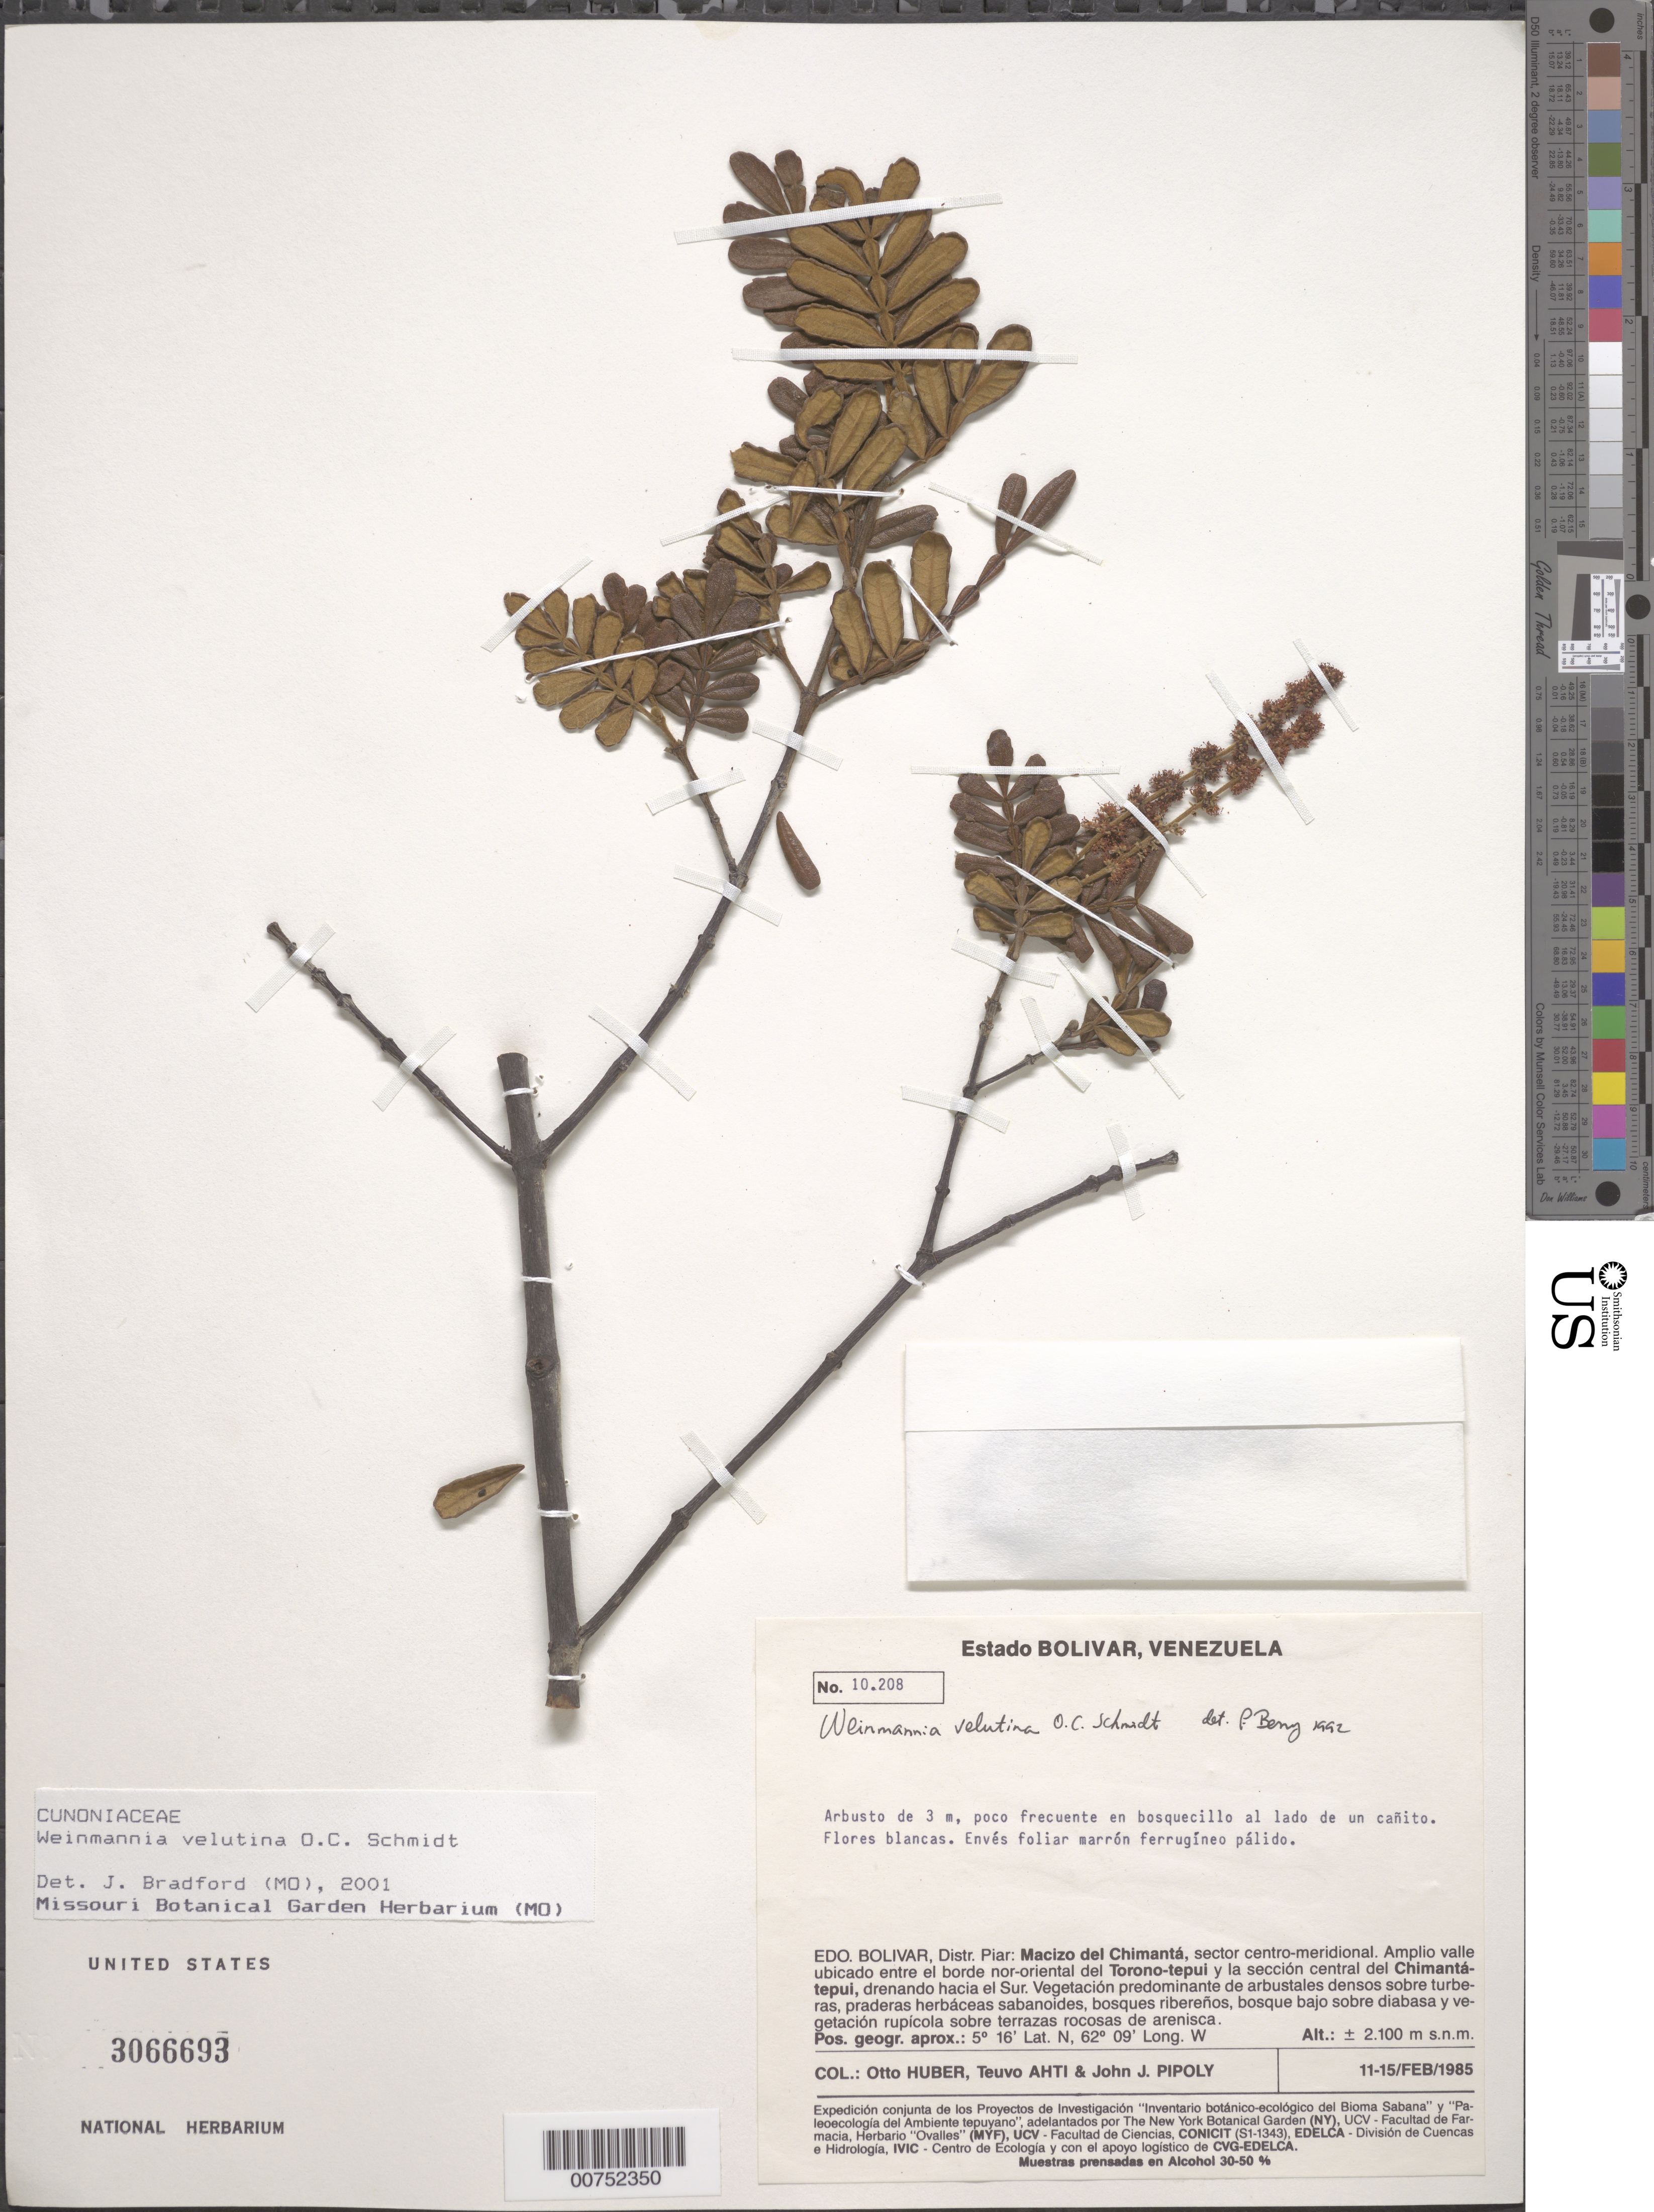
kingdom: Plantae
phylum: Tracheophyta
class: Magnoliopsida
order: Oxalidales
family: Cunoniaceae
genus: Weinmannia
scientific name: Weinmannia velutina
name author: O.C. Schmidt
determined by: Bradford, J. C.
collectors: O. Huber, T. T. Ahti & J. J. Pipoly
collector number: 10208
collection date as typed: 11-Feb-85 to 15-Feb-85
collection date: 1985-02-11/1985-02-15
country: Venezuela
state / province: Bolívar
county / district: Piar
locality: Macizo del Chimantá, Torono-tepuí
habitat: With Bonnetia multinervia & Aphanocarpus steyermarkii, en bosquecillo al lado de un cañito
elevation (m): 2100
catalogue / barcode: US 3066693